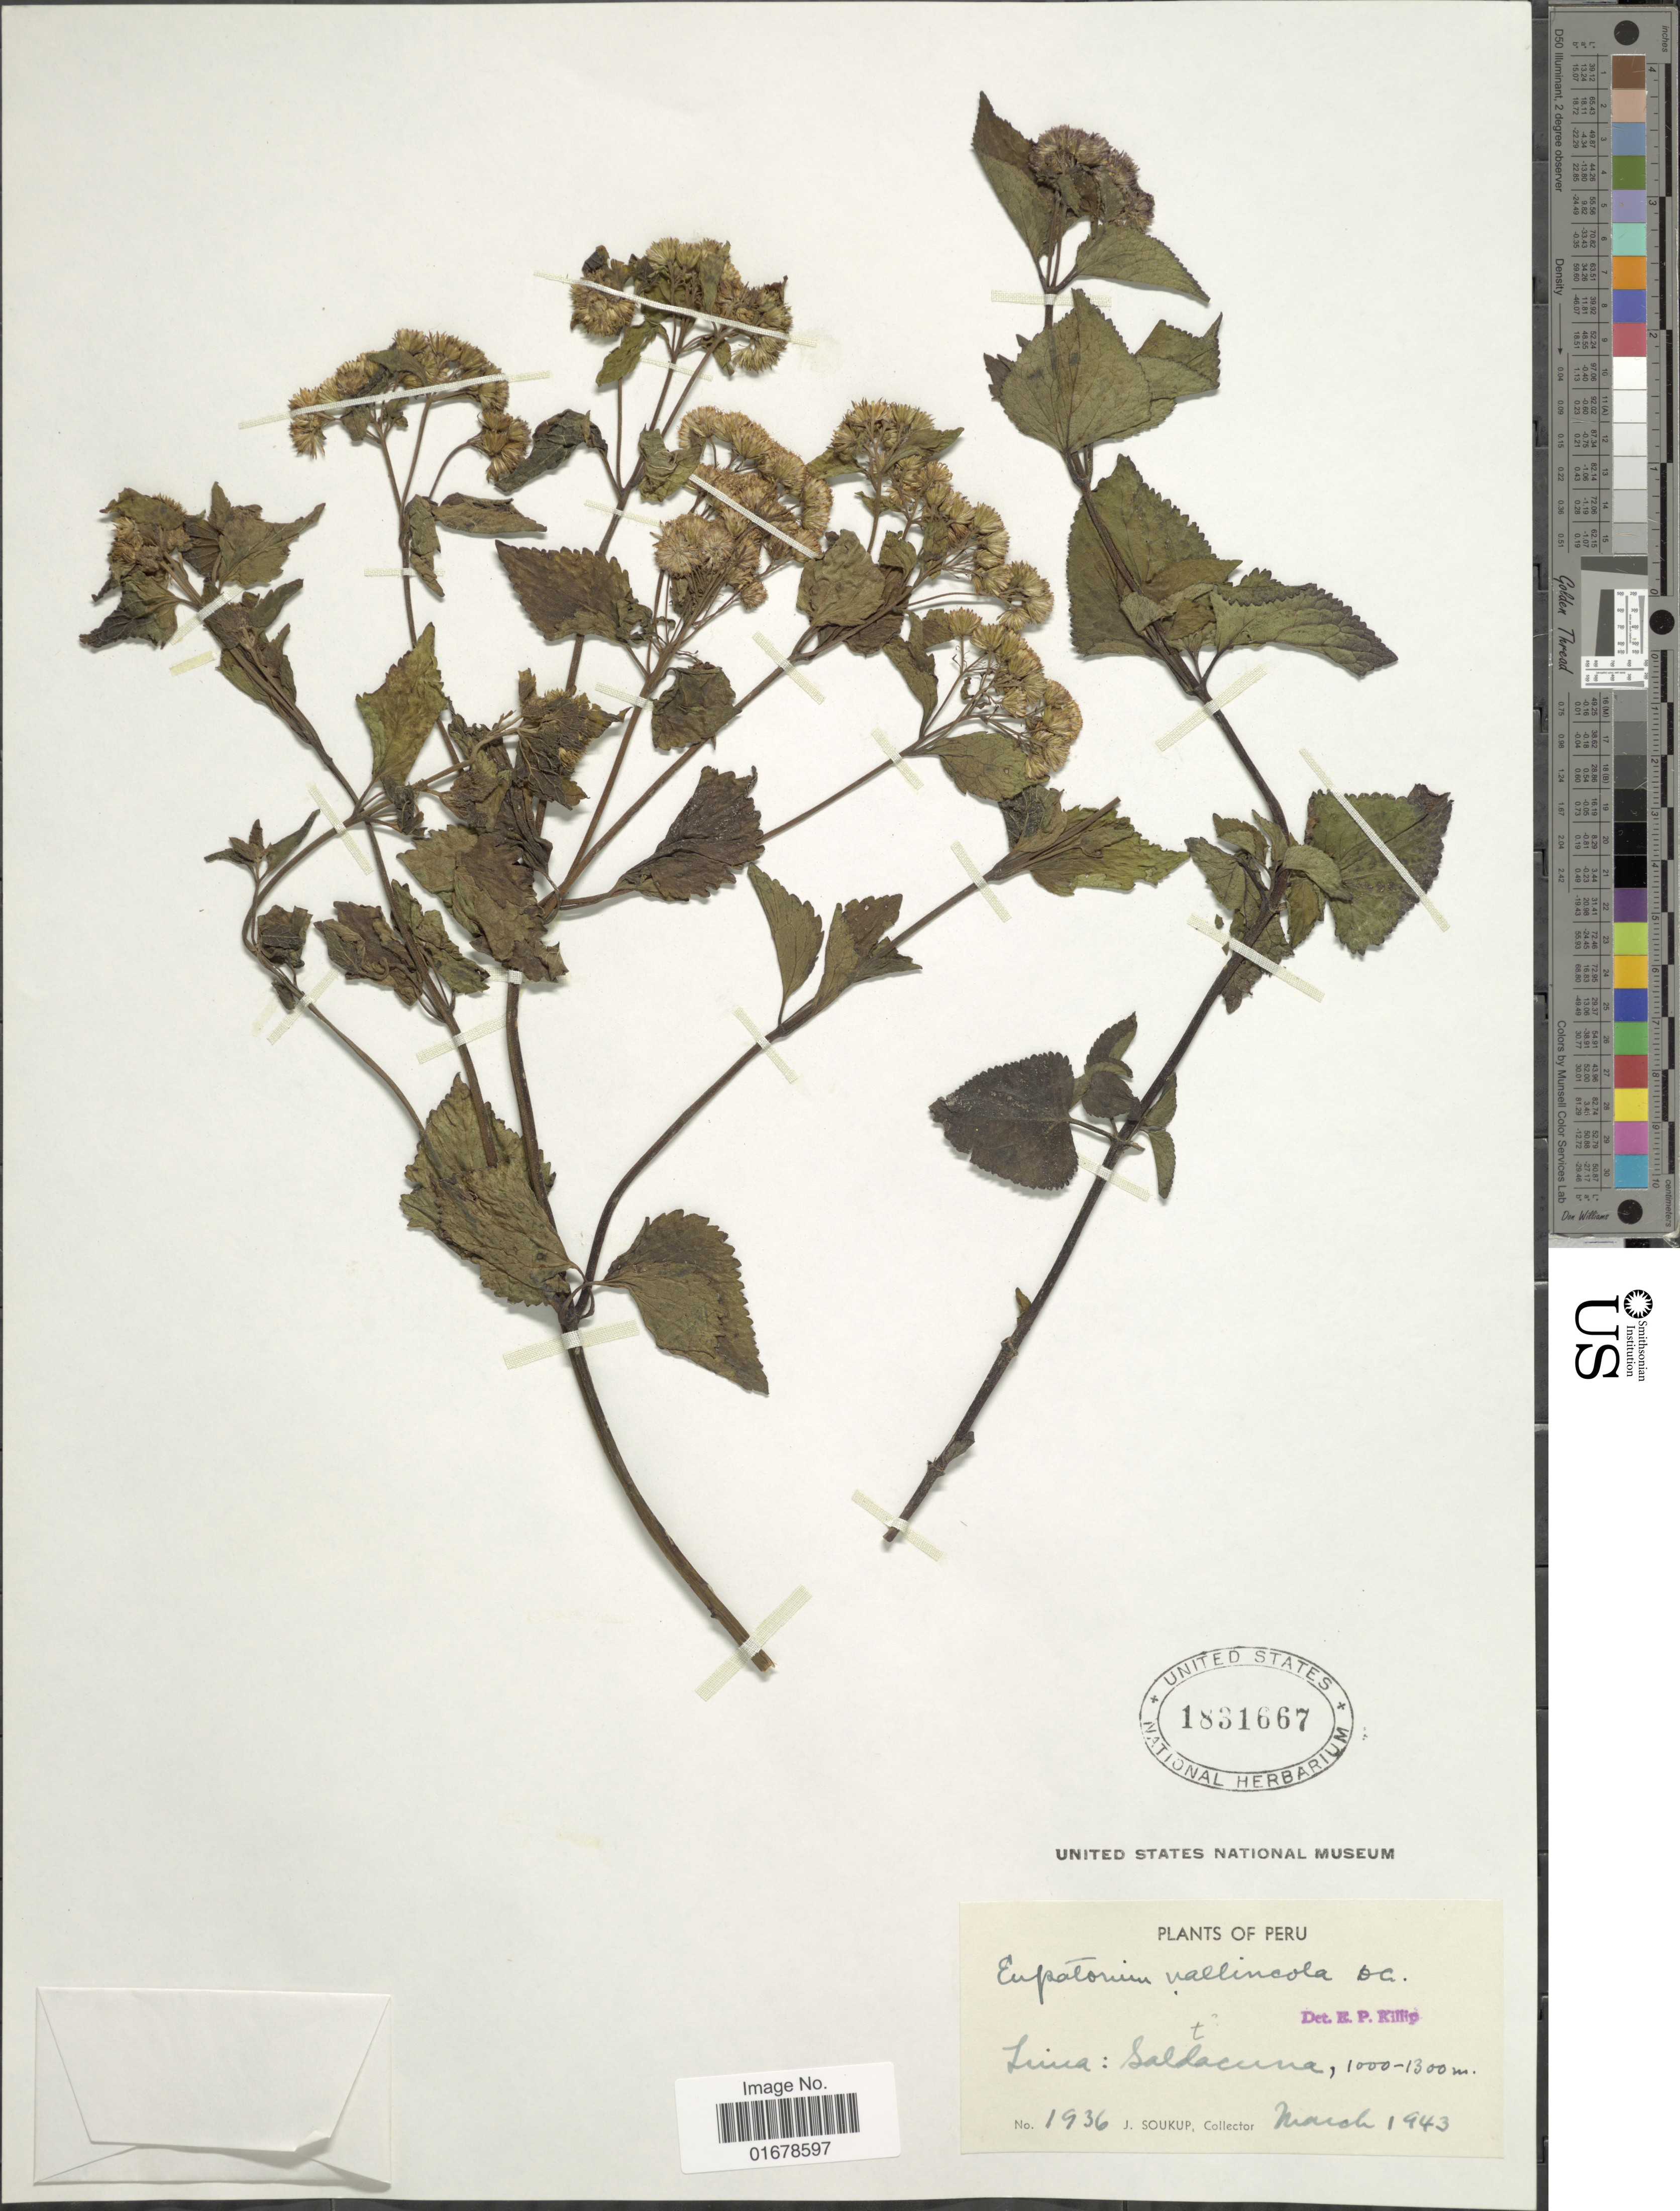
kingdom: Plantae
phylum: Tracheophyta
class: Magnoliopsida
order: Asterales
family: Asteraceae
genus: Ageratina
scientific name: Ageratina vallincola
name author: (DC.) R.M. King & H. Rob.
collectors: J. Soukup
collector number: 1936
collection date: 1943-03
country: Peru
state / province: Lima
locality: Lima: Saltacuna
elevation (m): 1000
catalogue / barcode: US 1831667